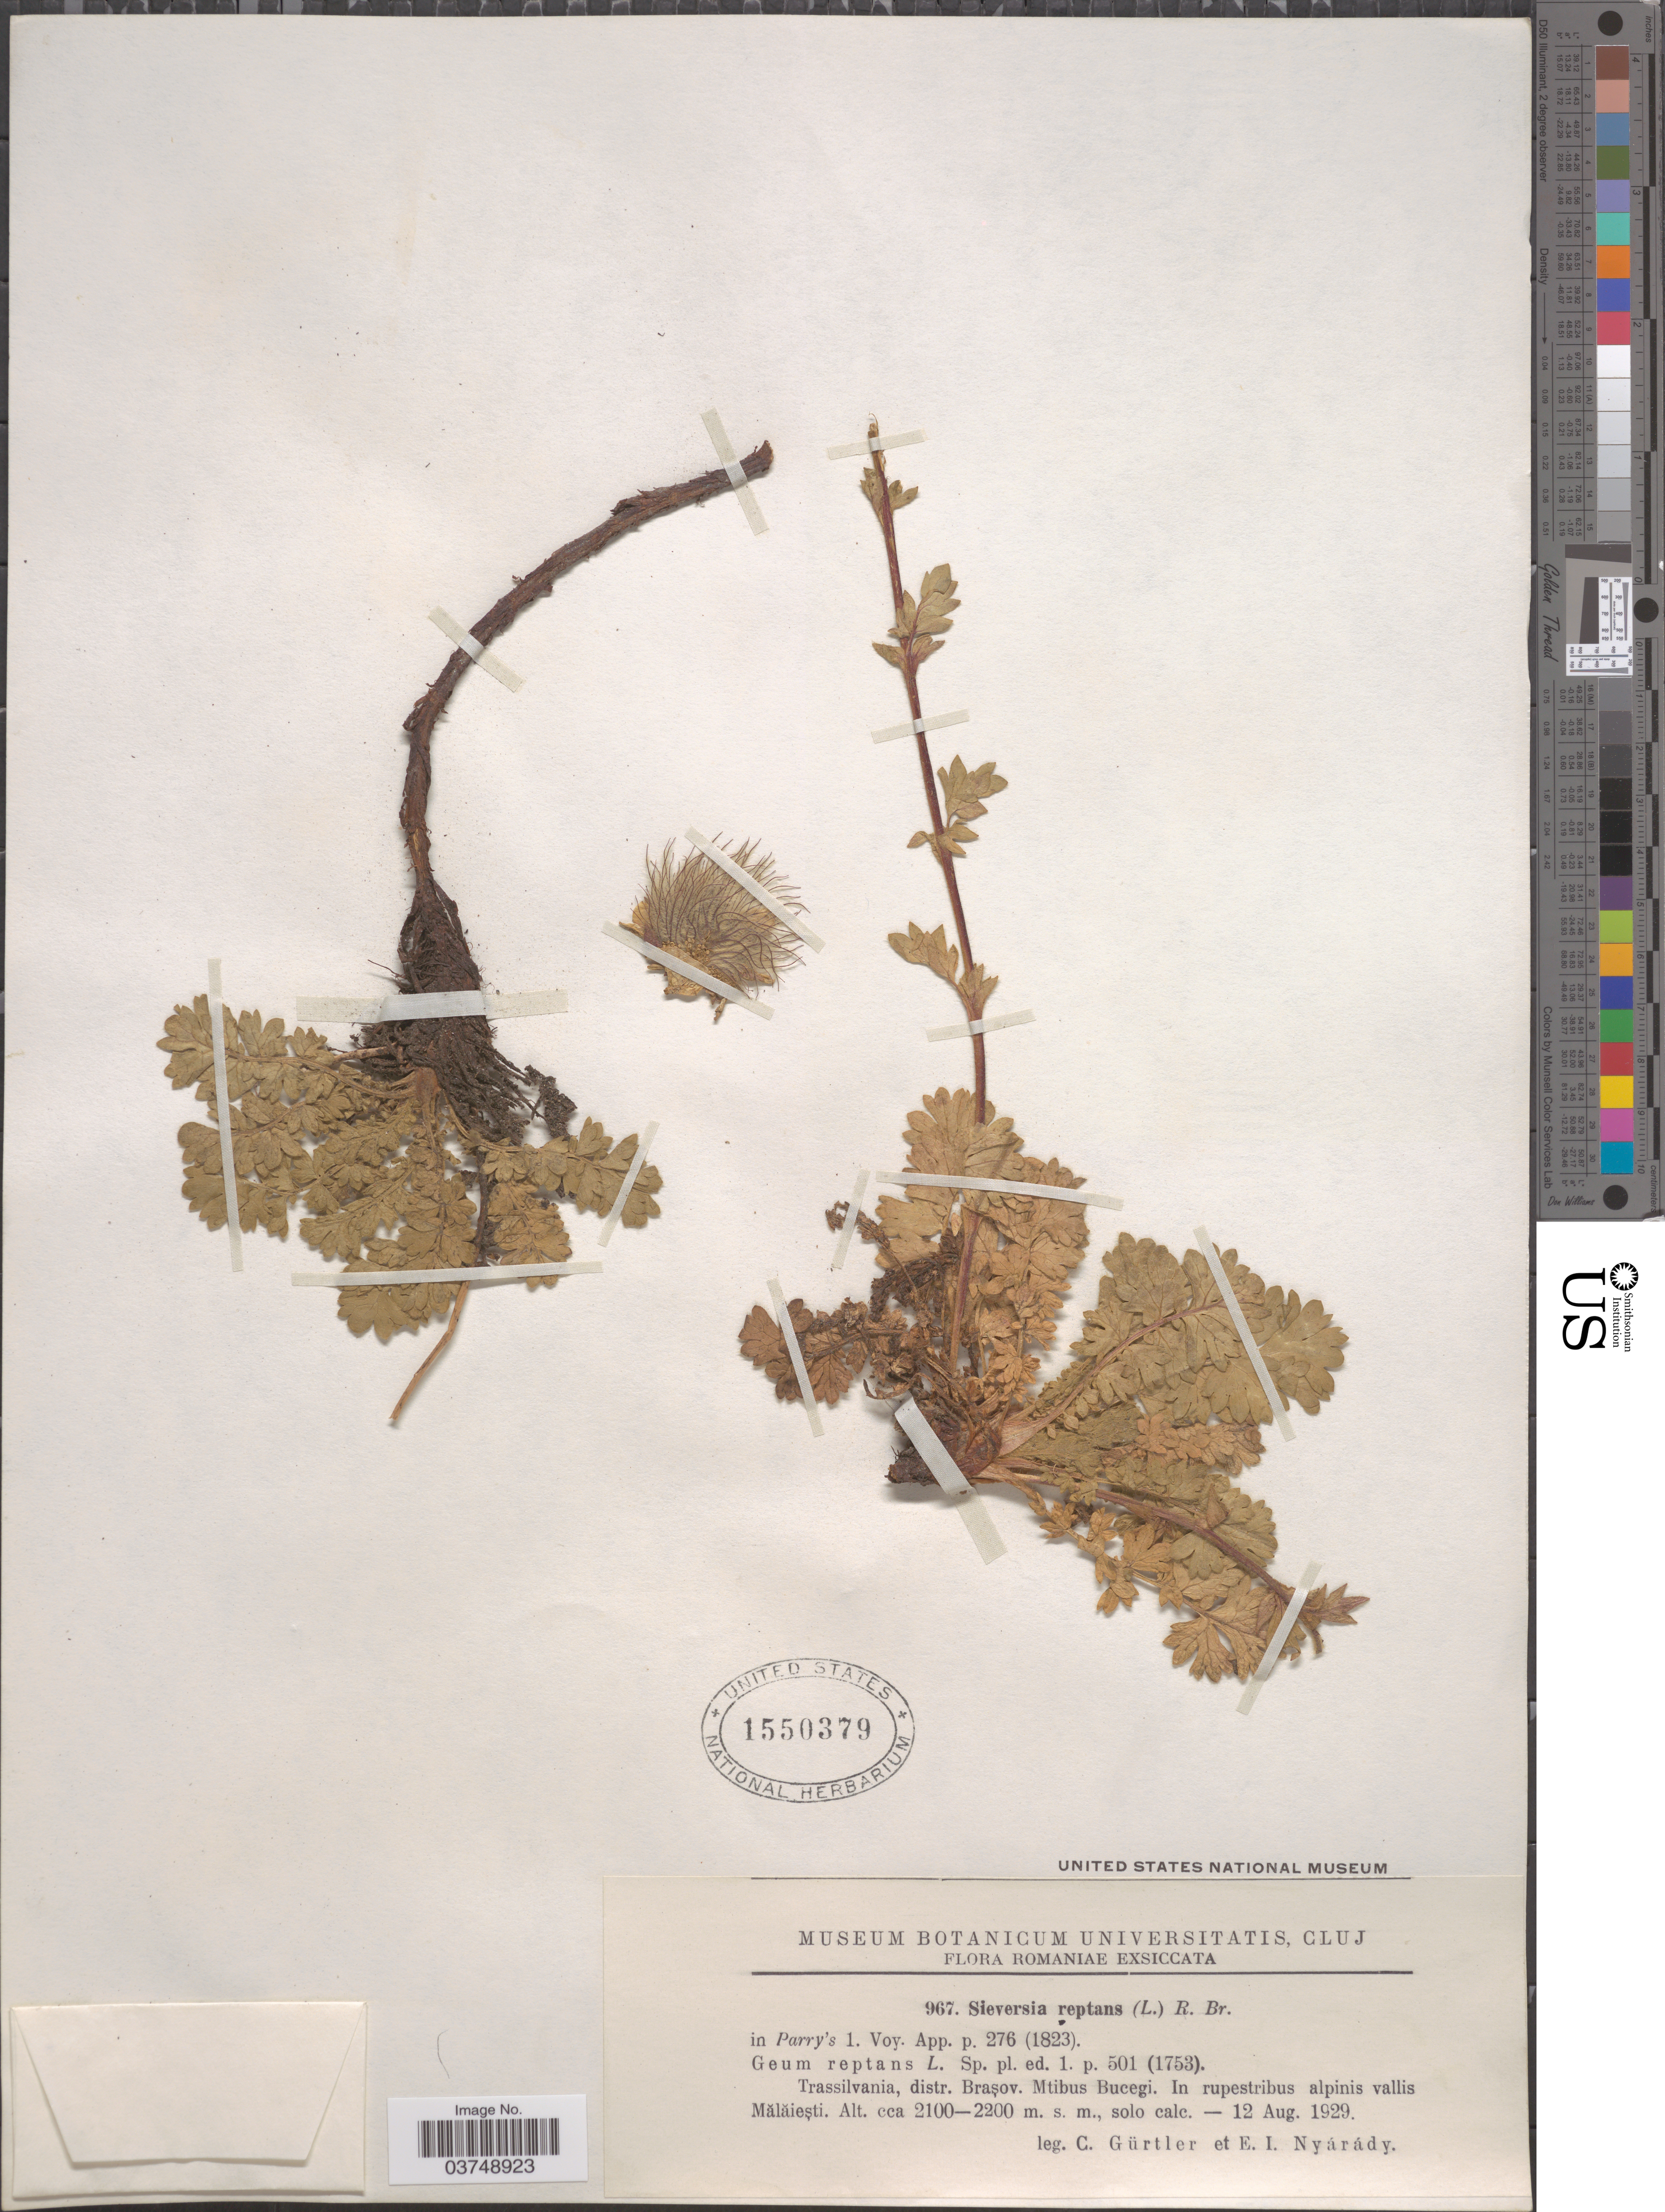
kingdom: Plantae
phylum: Tracheophyta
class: Magnoliopsida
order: Rosales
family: Rosaceae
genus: Geum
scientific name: Geum reptans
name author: L.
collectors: C. Gürtler & E. Nyárády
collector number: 967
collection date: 1929-08-12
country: Romania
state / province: Brasov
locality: Trassilvania, distr. Braşov. Mtibus Bucegi. In rupestribus alpinis vallis Mălăieşti.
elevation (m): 2100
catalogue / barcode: US 1550379